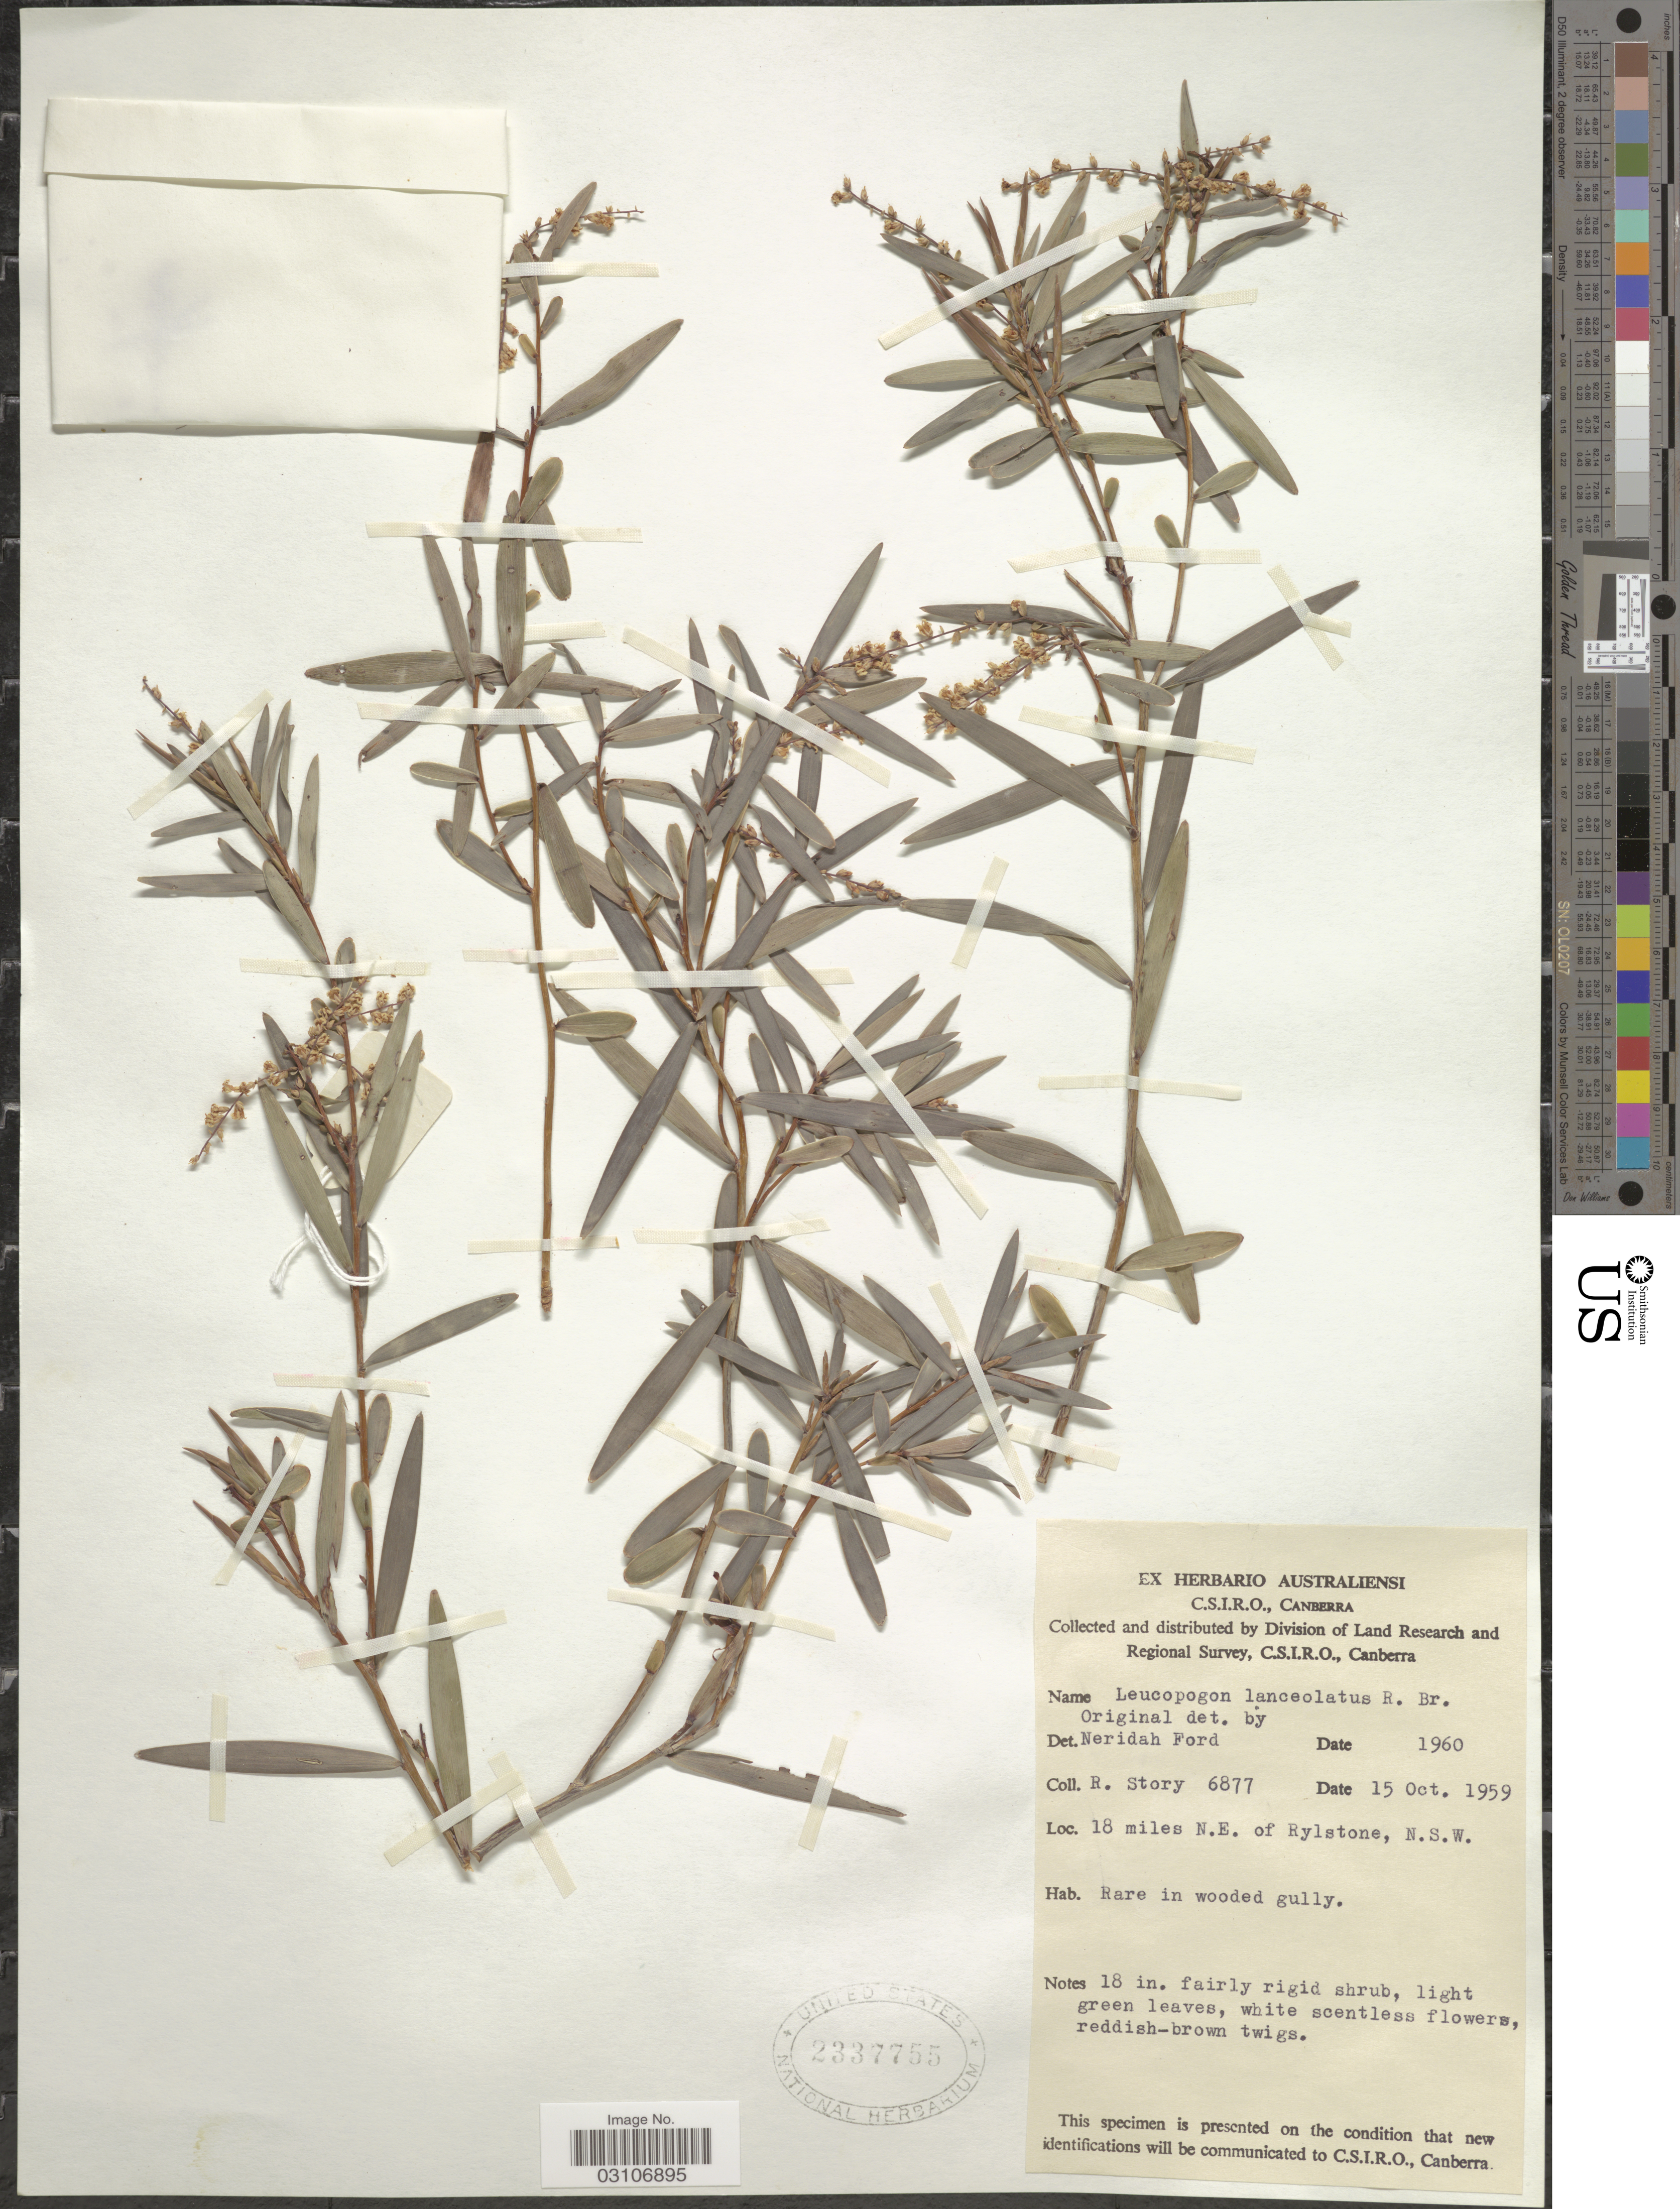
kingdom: Plantae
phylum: Tracheophyta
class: Magnoliopsida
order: Ericales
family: Ericaceae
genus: Leucopogon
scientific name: Leucopogon lanceolatus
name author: R. Br.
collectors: R. Story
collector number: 6877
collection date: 1959-10-15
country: Australia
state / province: New South Wales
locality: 18 miles N.E. of Rylstone.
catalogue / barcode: US 2337755